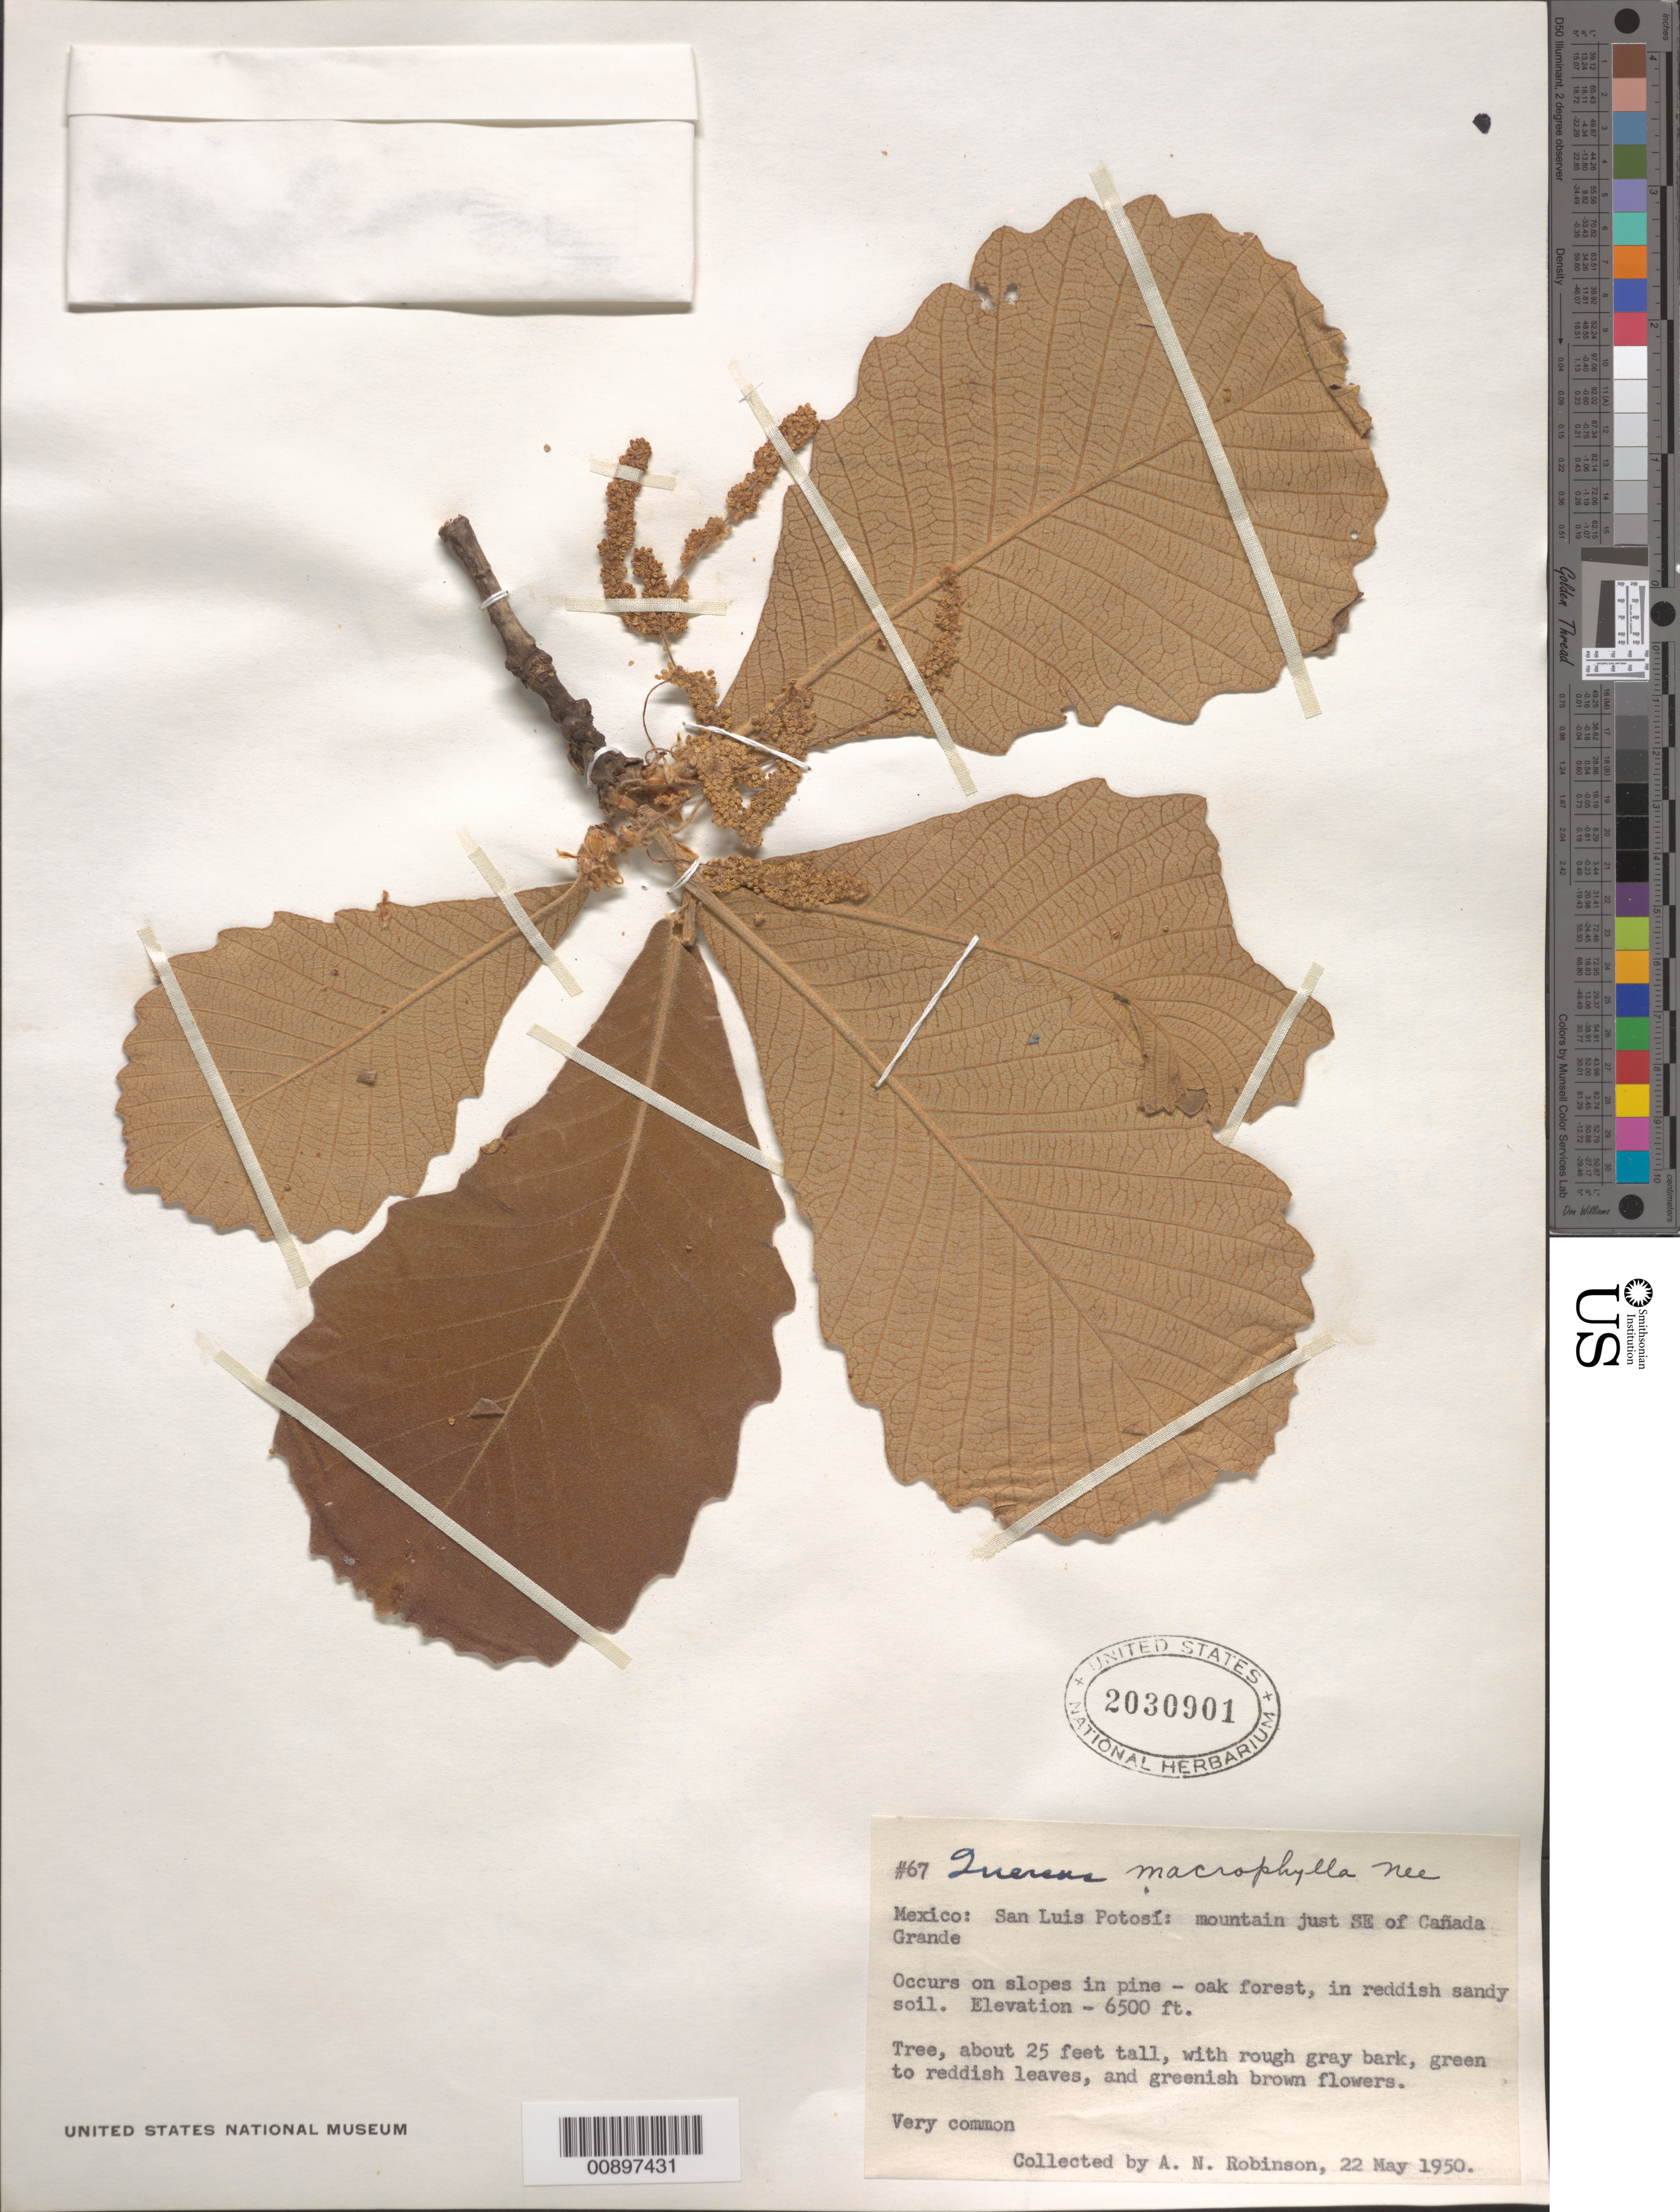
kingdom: Plantae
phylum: Tracheophyta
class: Magnoliopsida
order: Fagales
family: Fagaceae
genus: Quercus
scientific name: Quercus macrophylla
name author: Née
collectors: A. N. Robinson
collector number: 67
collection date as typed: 22 May 1950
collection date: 1950-05-22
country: Mexico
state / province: San Luis Potosí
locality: San Luis Potosí: mountain just SE of Cañada Grande.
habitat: Ocurrs on slopes in pine-oak forest, in reddish sandy soil.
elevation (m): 1981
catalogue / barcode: US 2030901